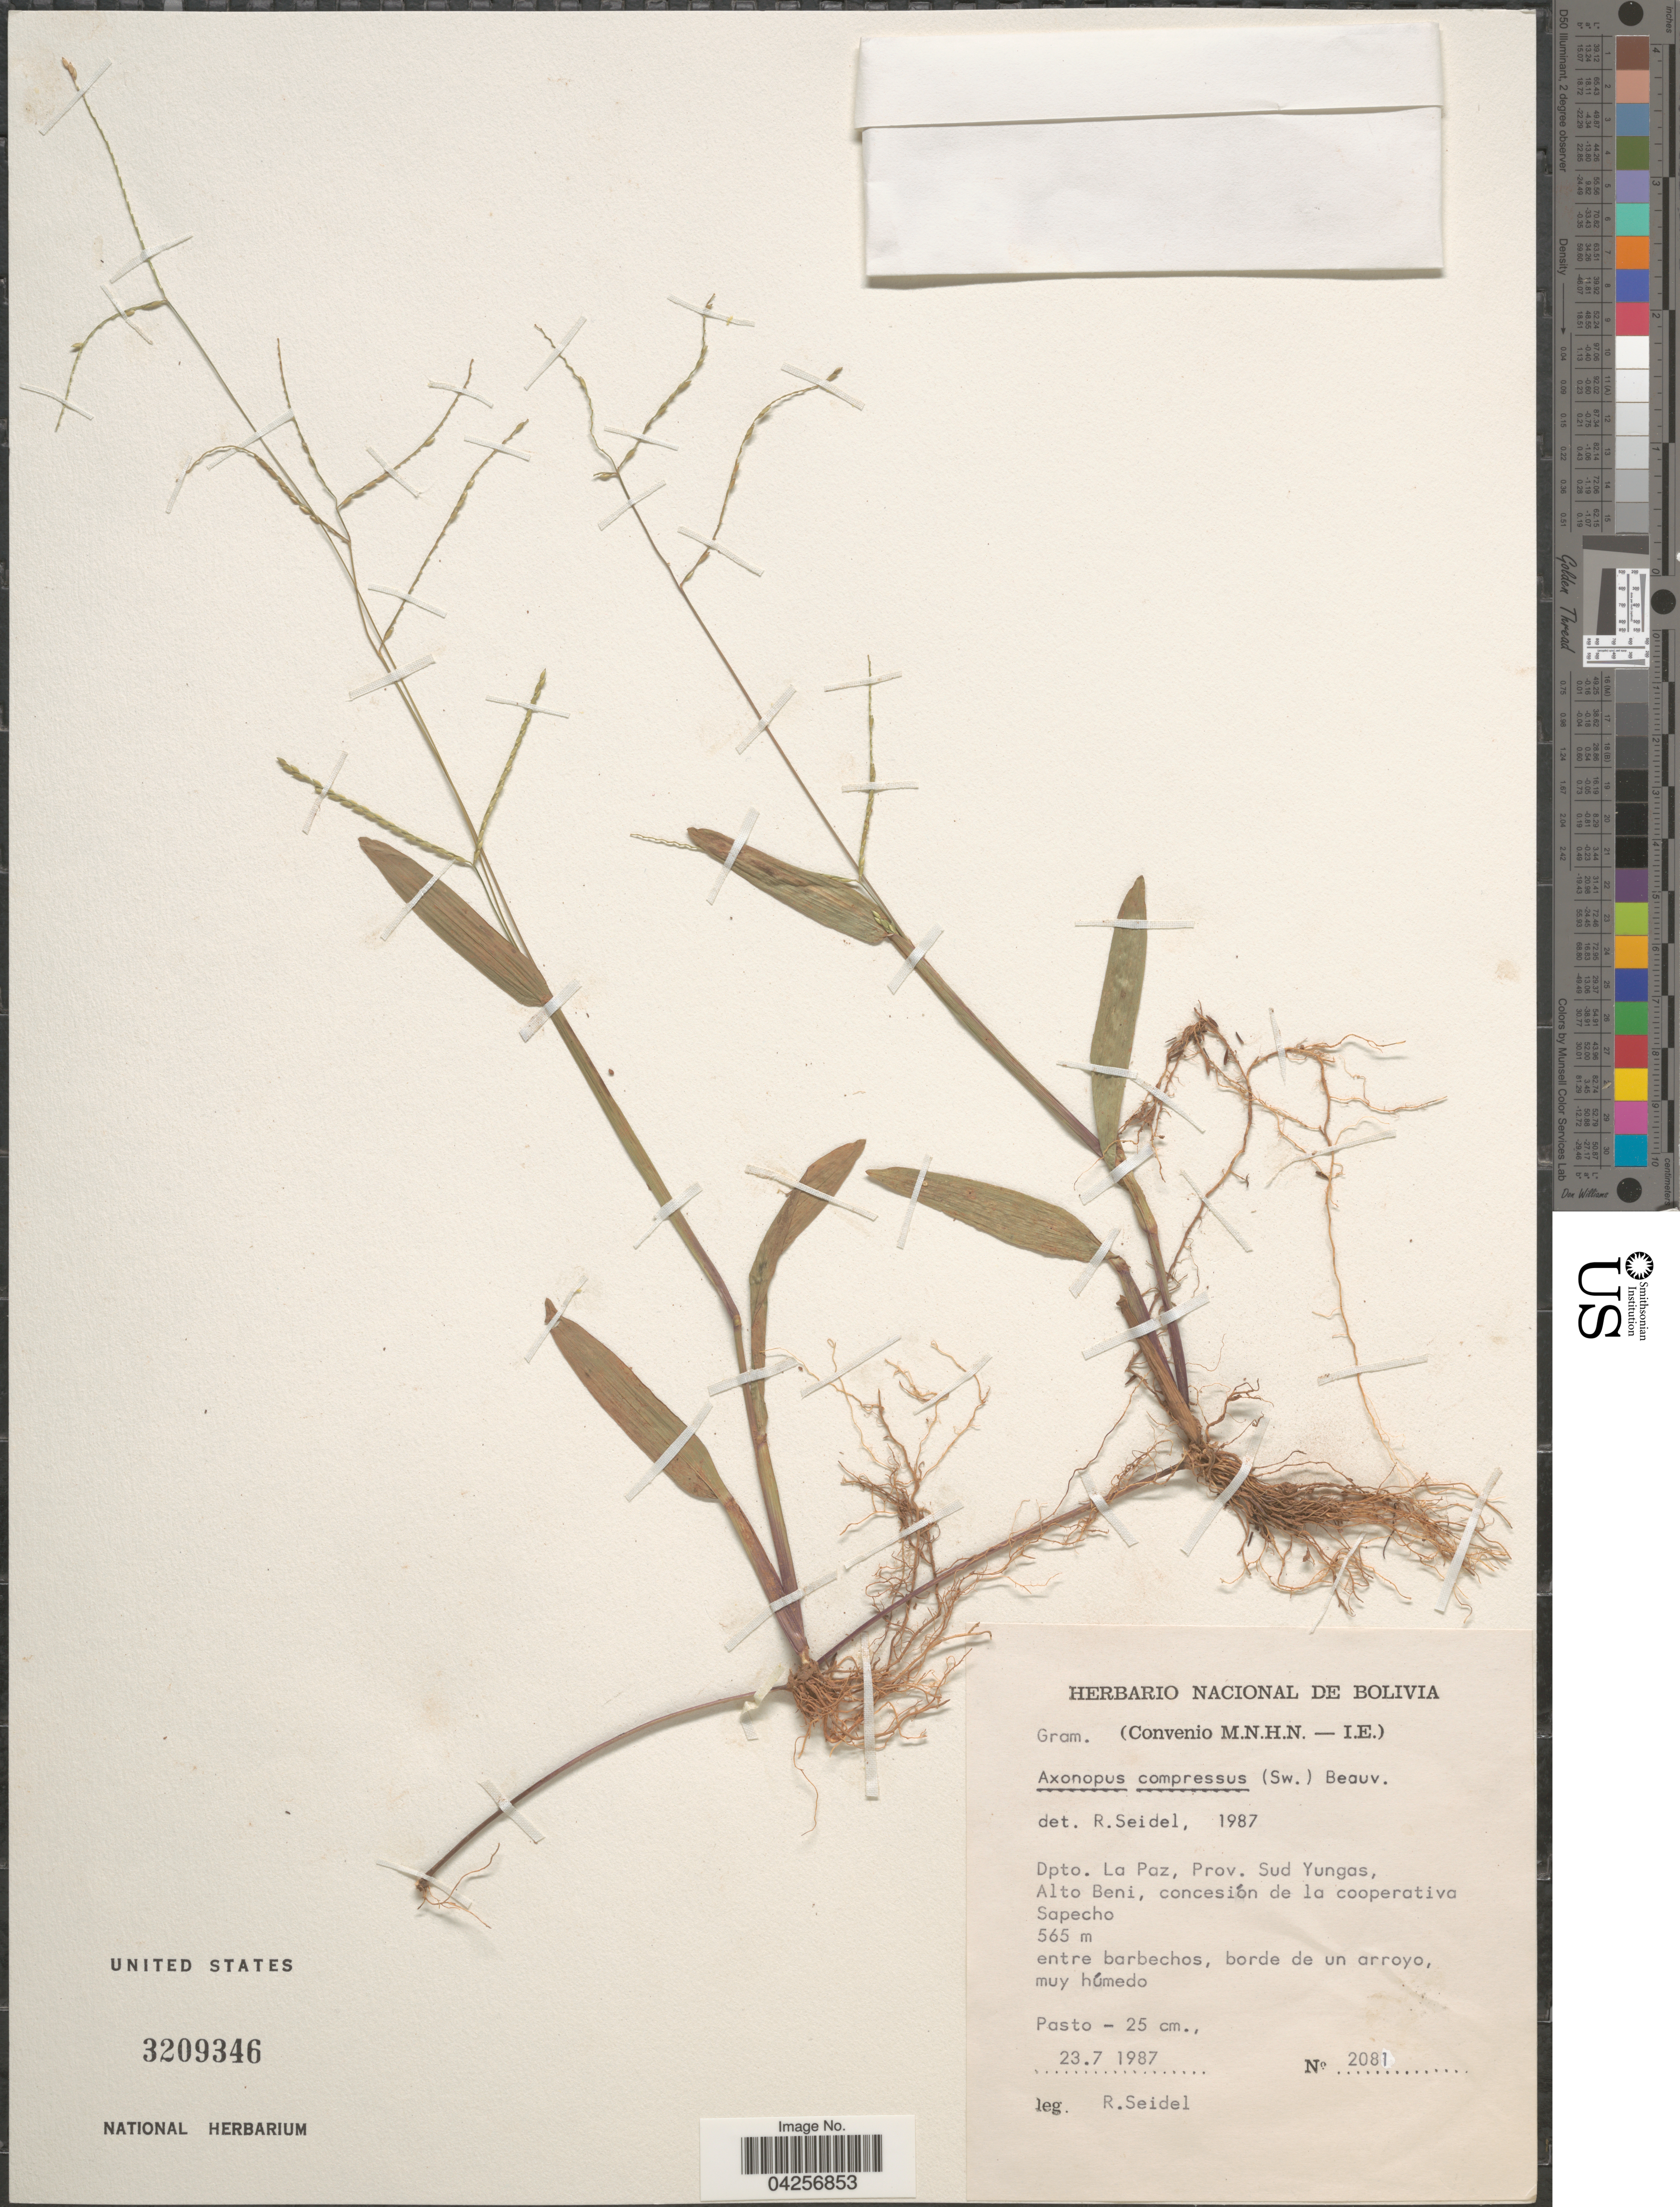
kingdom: Plantae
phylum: Tracheophyta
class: Liliopsida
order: Poales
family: Poaceae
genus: Axonopus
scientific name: Axonopus cuatrecasasii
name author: G.A. Black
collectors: R. Seidel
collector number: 2081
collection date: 1987-07-23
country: Bolivia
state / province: La Paz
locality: Dpto. La Paz, Prov. Sud Yungas, Alto Beni concesión de la cooperativa Sapecho.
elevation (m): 565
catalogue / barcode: US 3209346